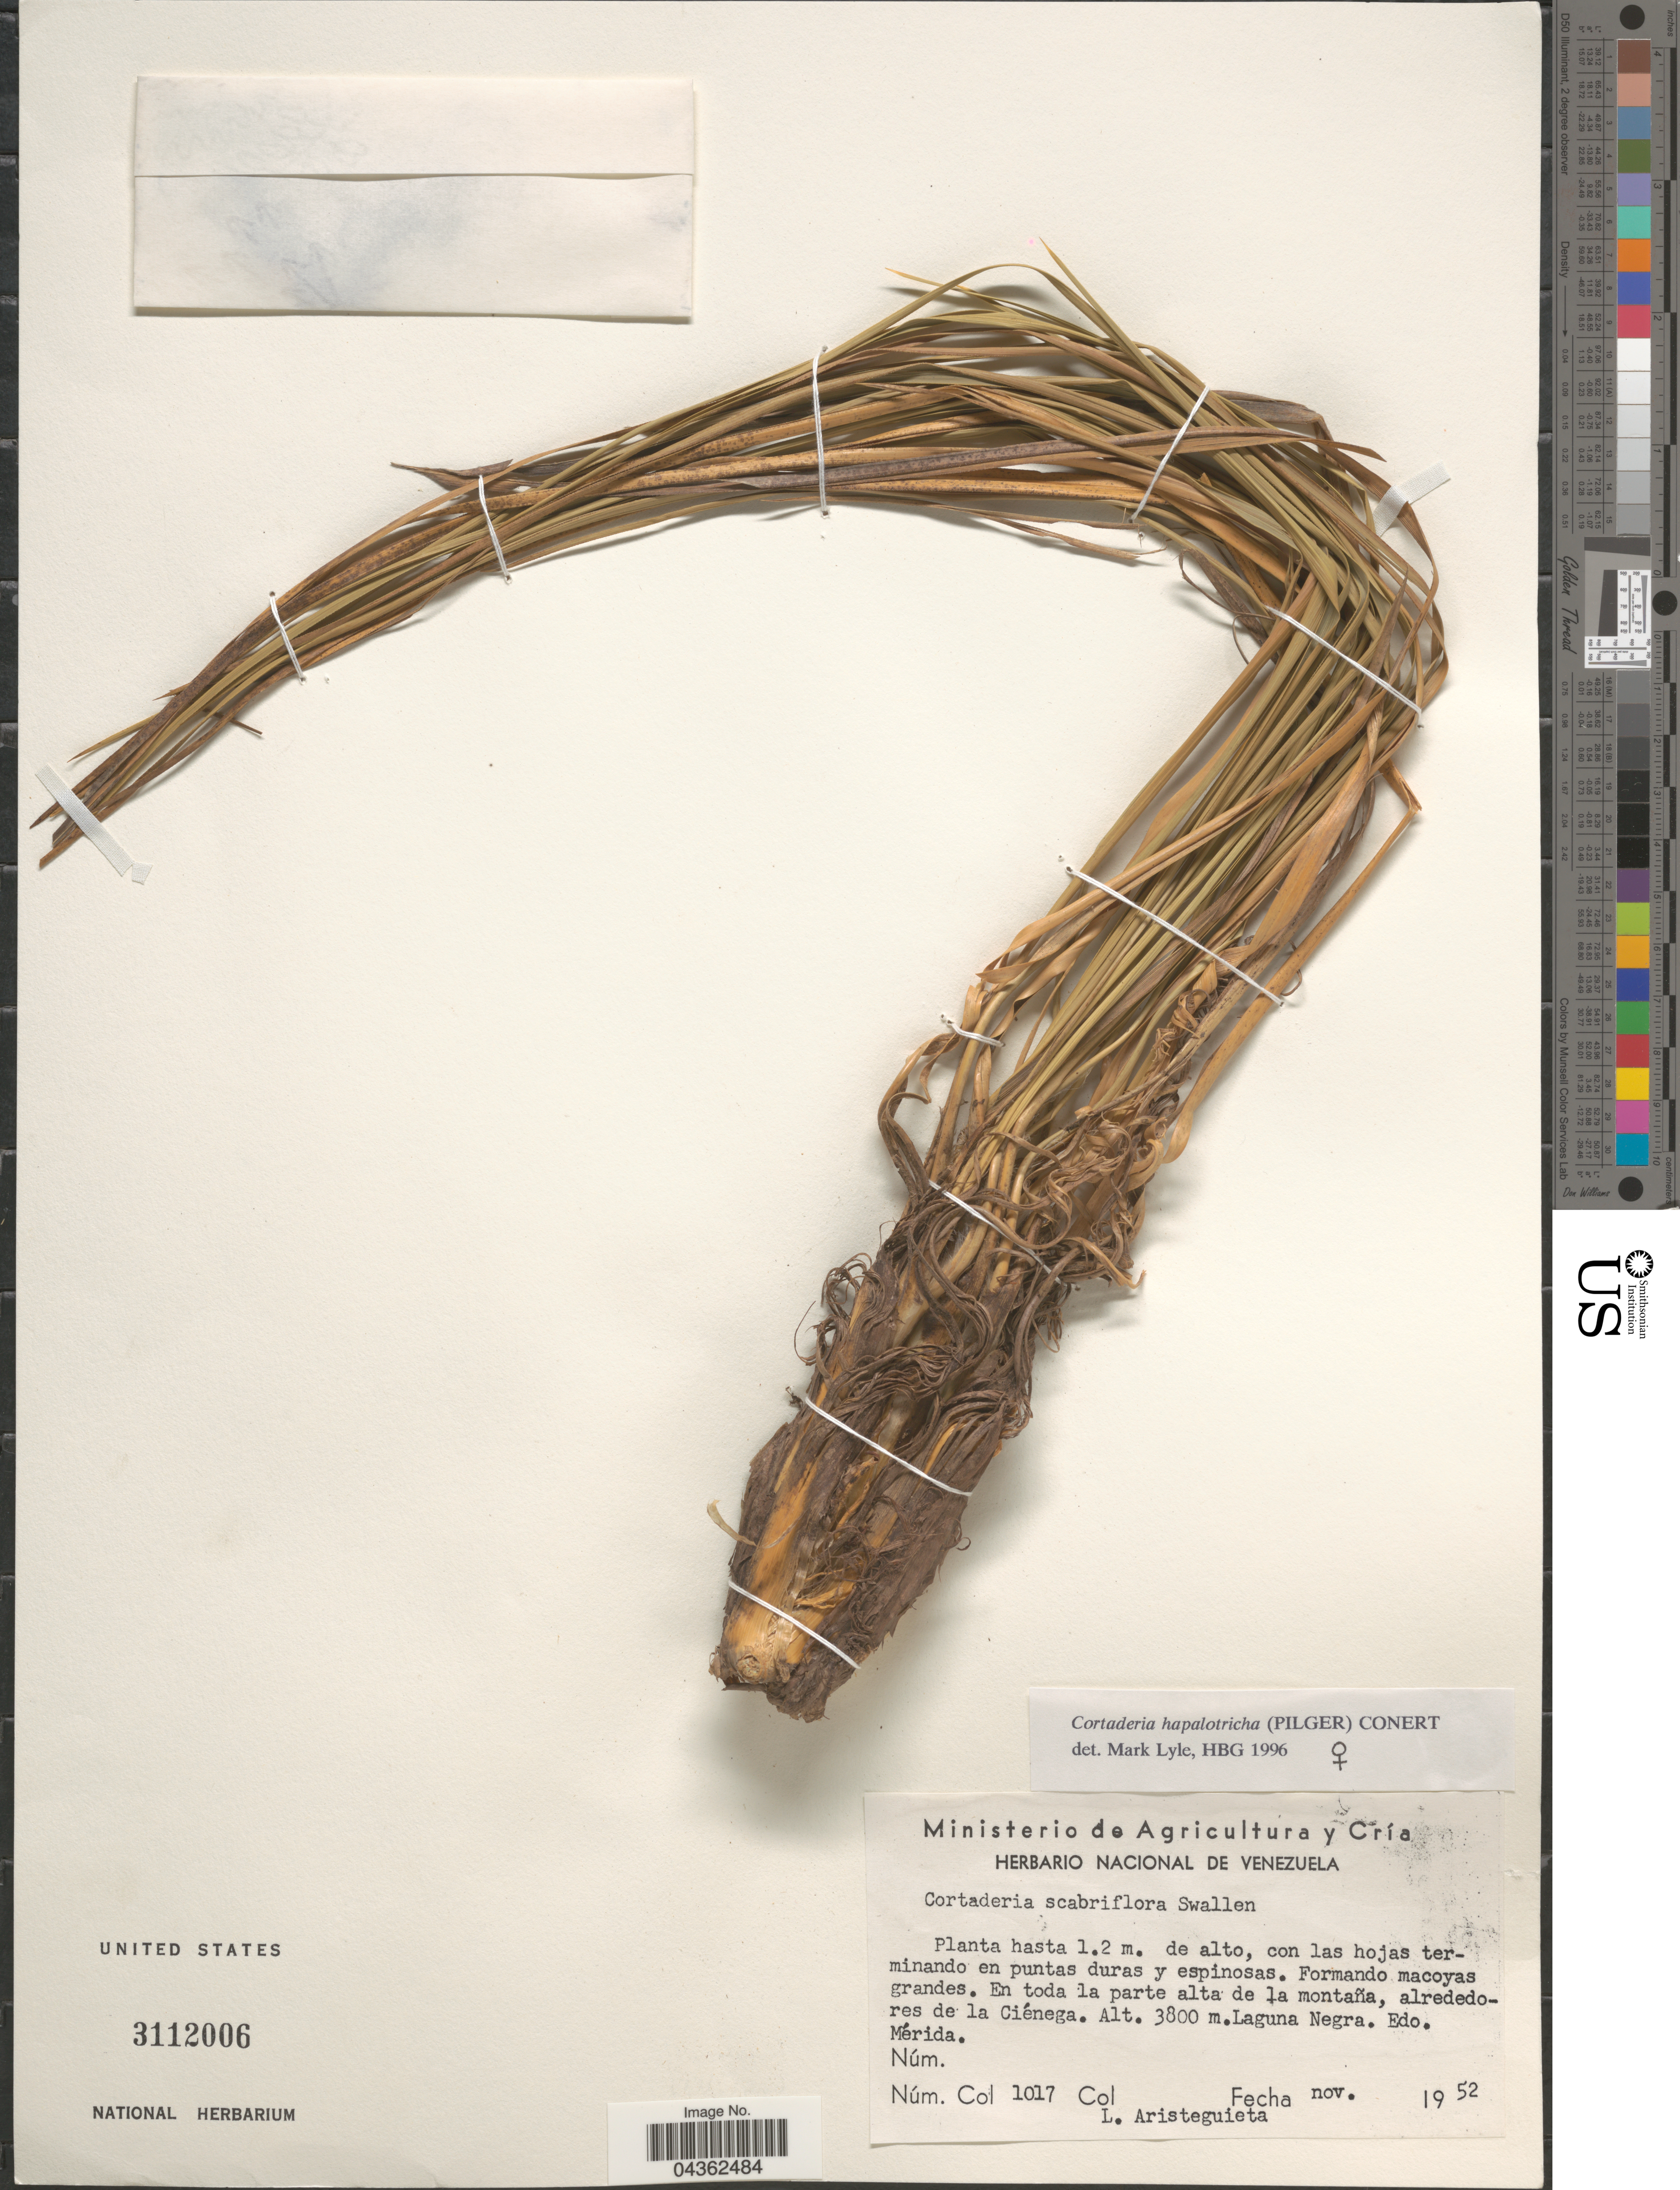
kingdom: Plantae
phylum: Tracheophyta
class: Liliopsida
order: Poales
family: Poaceae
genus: Cortaderia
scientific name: Cortaderia hapalotricha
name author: (Pilg.) Conert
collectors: L. Aristeguieta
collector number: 1017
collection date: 1952-11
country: Venezuela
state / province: Merida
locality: En toda la parte alta de la montaña, alrededores de la Ciénaga. Laguna Negra.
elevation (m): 3800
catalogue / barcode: US 3112006